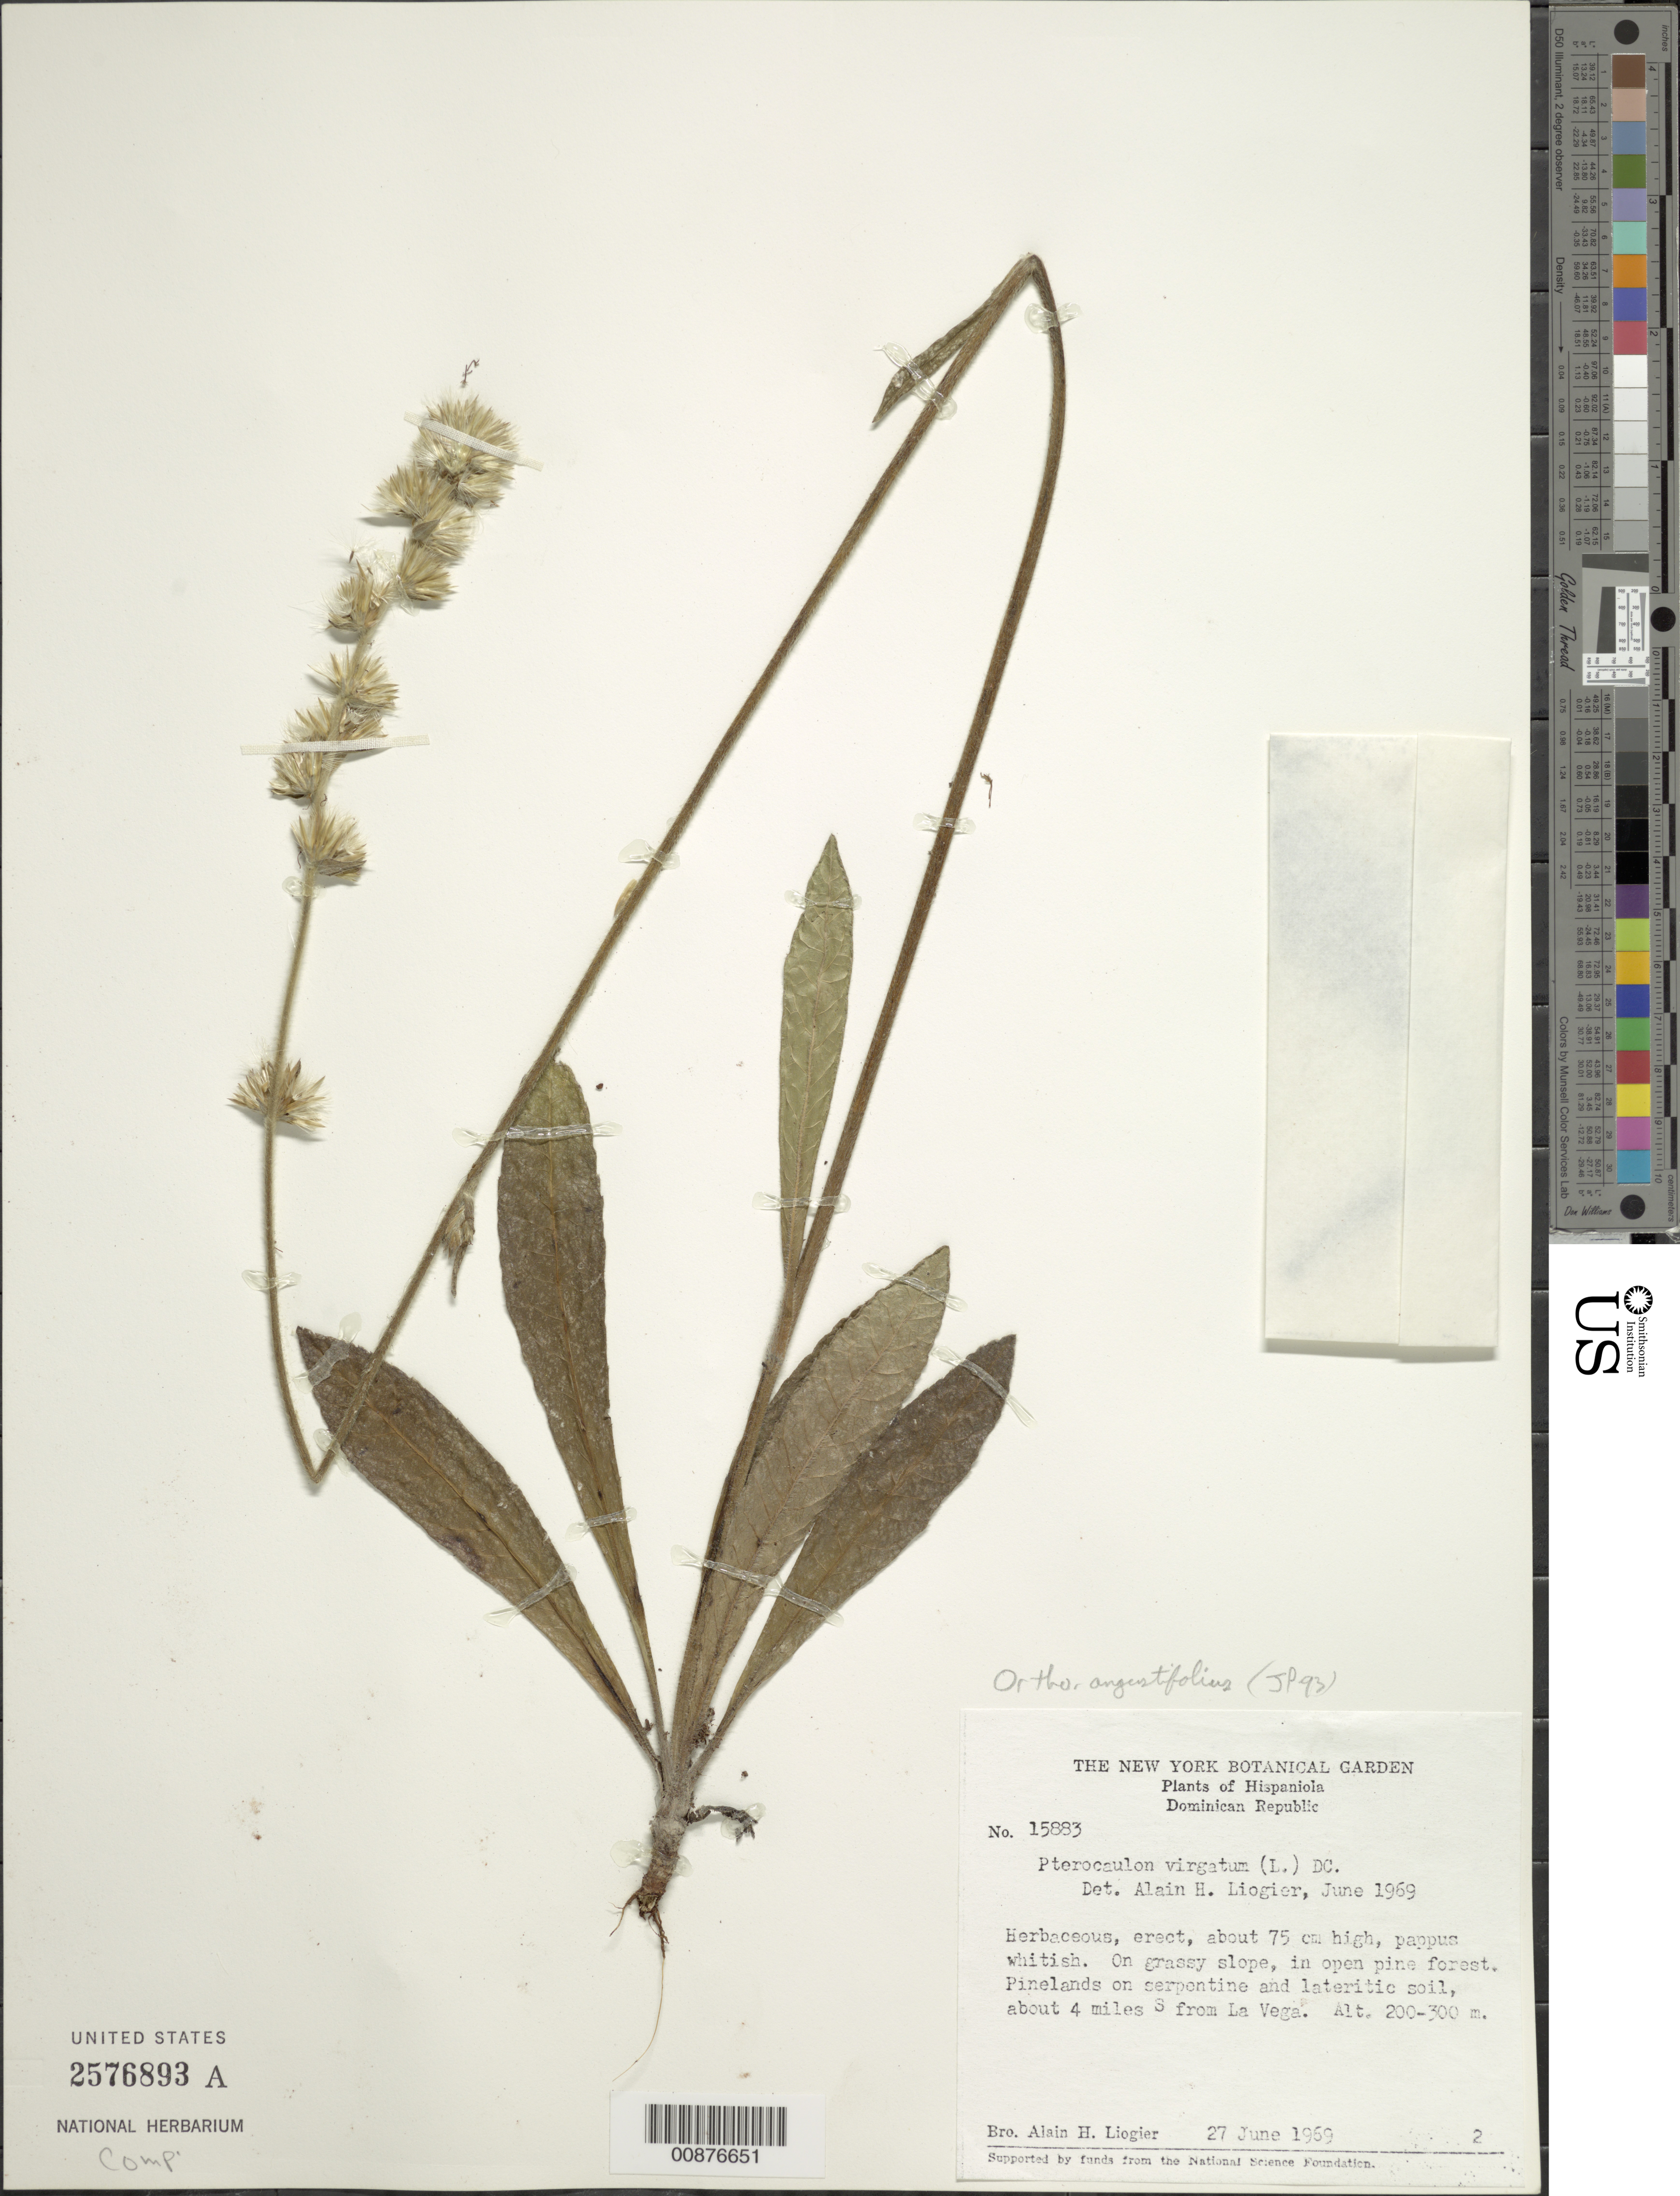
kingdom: Plantae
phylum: Tracheophyta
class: Magnoliopsida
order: Asterales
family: Asteraceae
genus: Orthopappus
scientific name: Orthopappus angustifolius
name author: (Sw.) Gleason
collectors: A. H. Liogier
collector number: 15883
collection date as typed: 27 Jun 1969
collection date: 1969-06-27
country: Dominican Republic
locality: About 4 miles S. from La Vega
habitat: Grassy slope, in open pine forest. Pinelands on serpentine and lateritic soil.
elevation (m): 200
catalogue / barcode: US 2576893